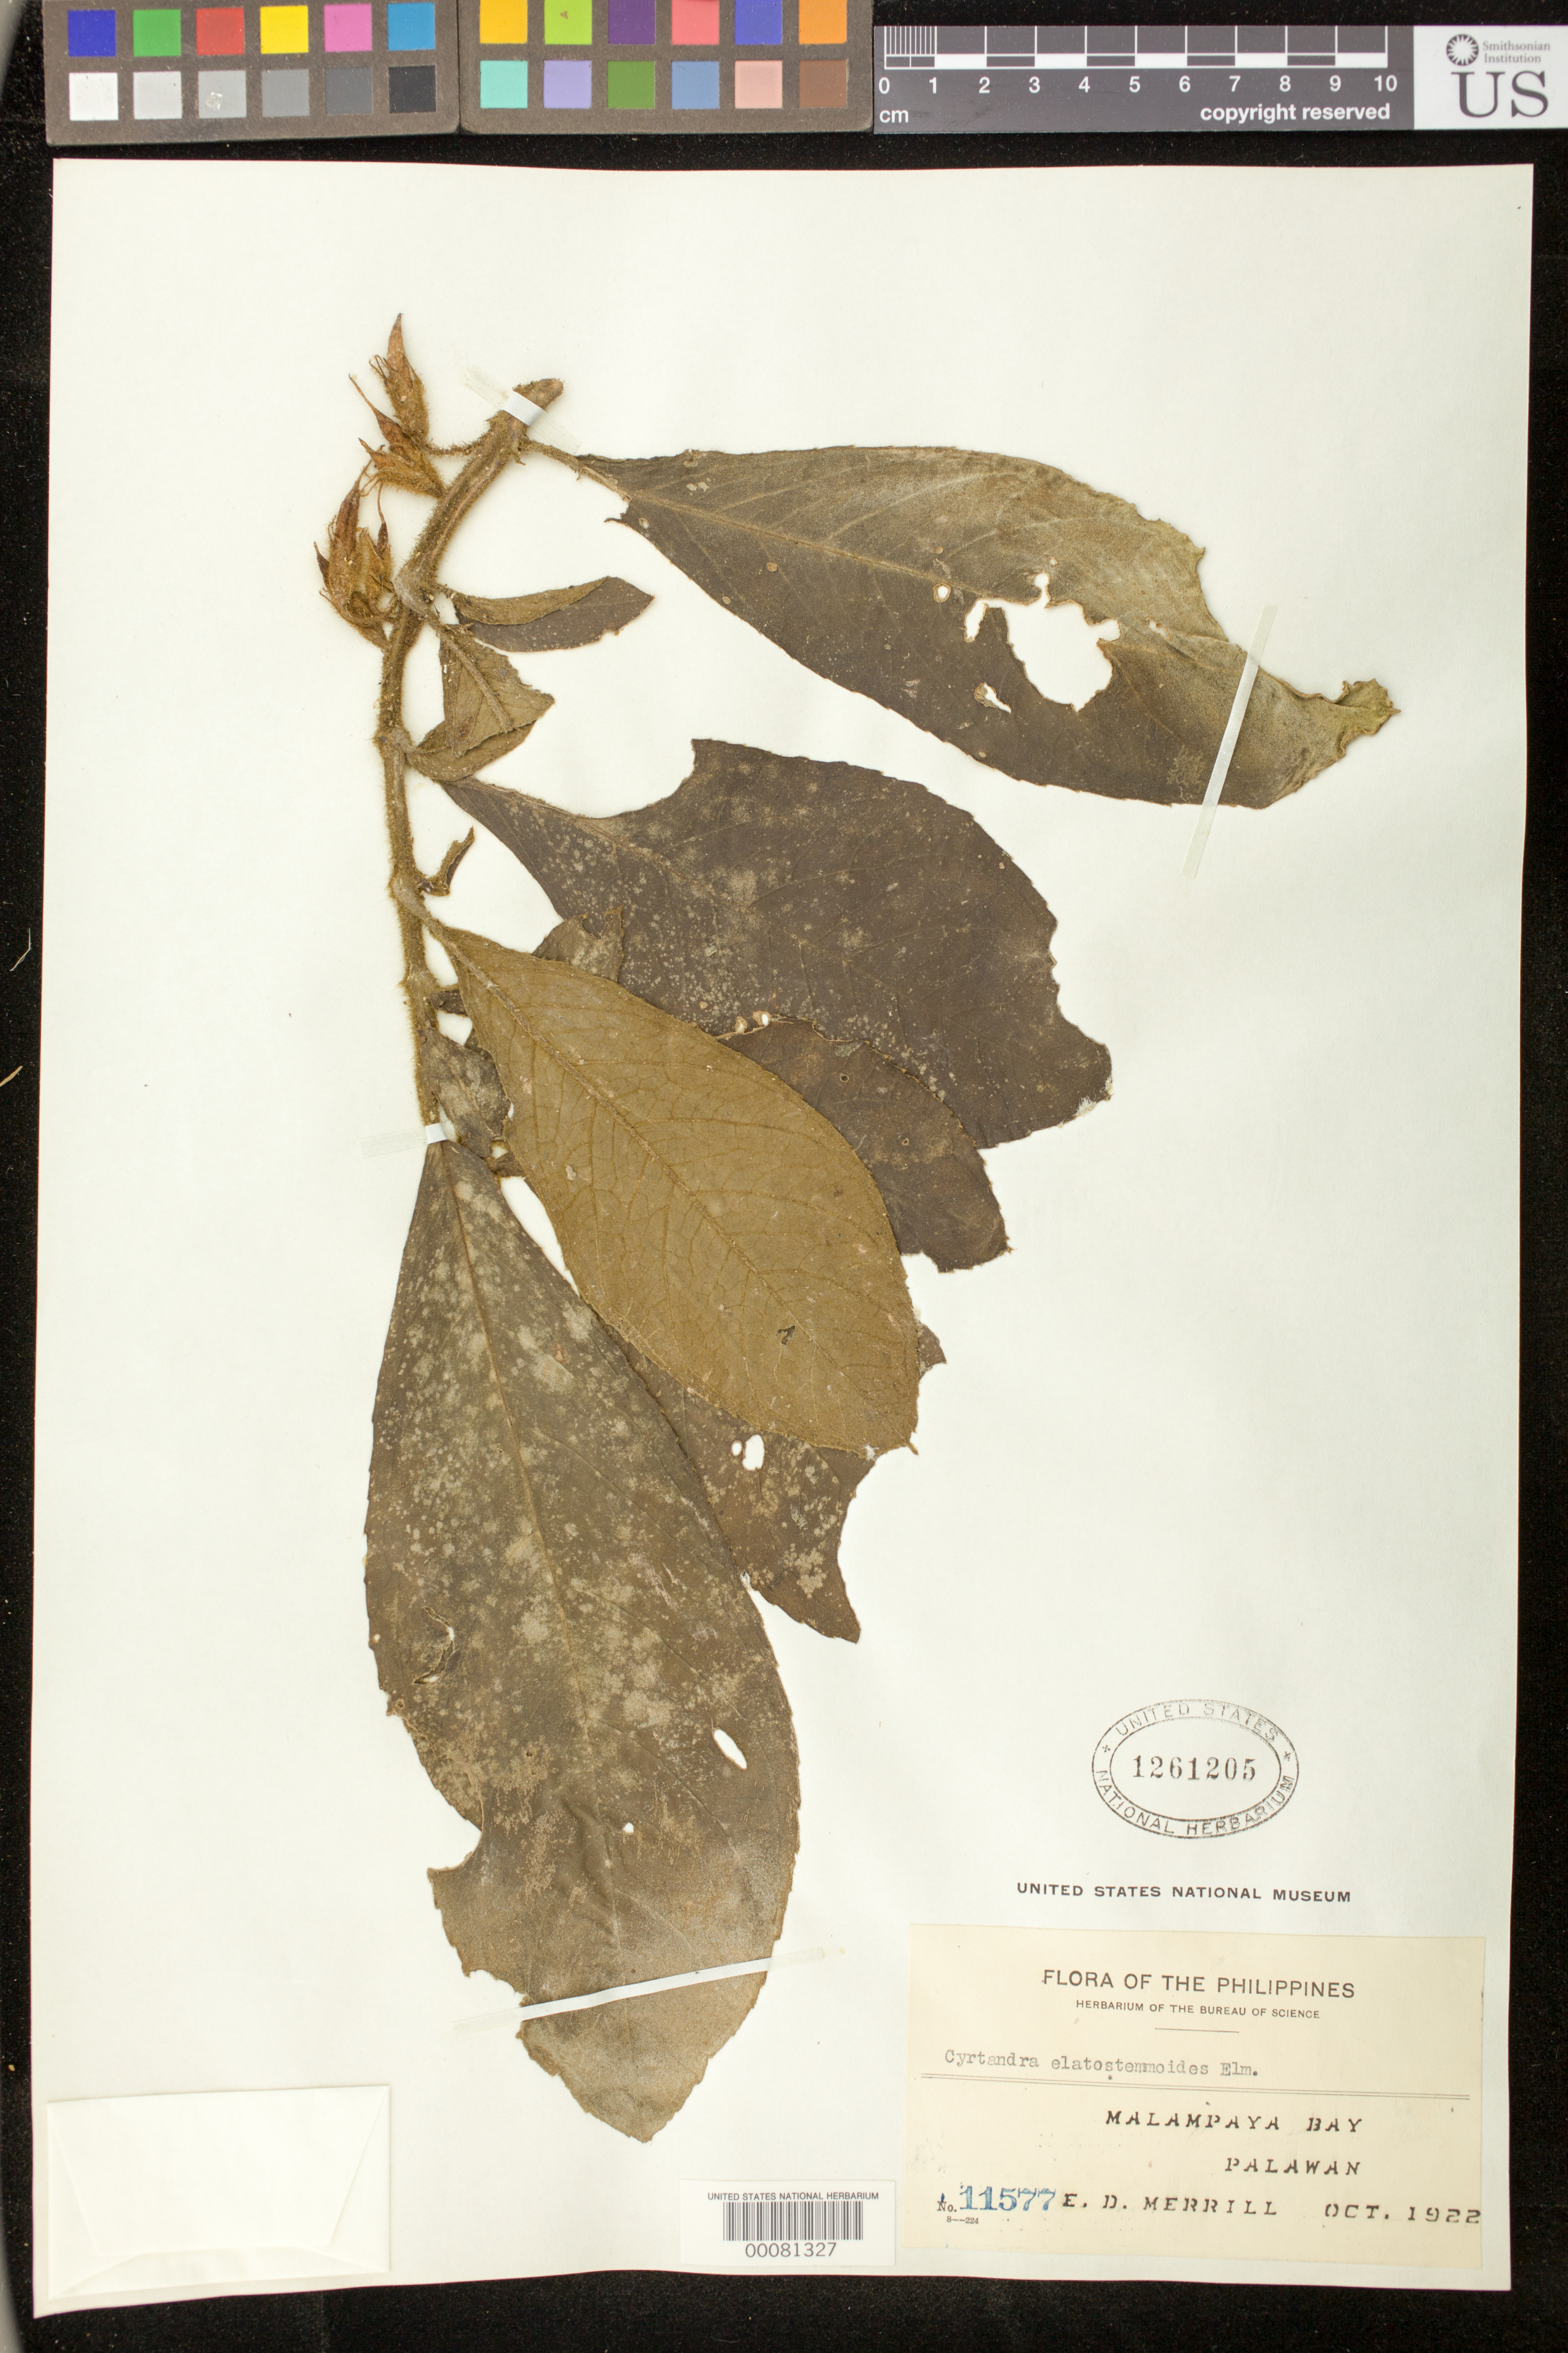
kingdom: Plantae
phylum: Tracheophyta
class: Magnoliopsida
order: Lamiales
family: Gesneriaceae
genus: Cyrtandra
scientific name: Cyrtandra elatostemoides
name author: Elmer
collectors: E. D. Merrill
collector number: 11577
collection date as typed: Oct 1922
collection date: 1922-10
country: Philippines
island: Palawan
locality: Palawan, Malampaya bay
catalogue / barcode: US 1261205